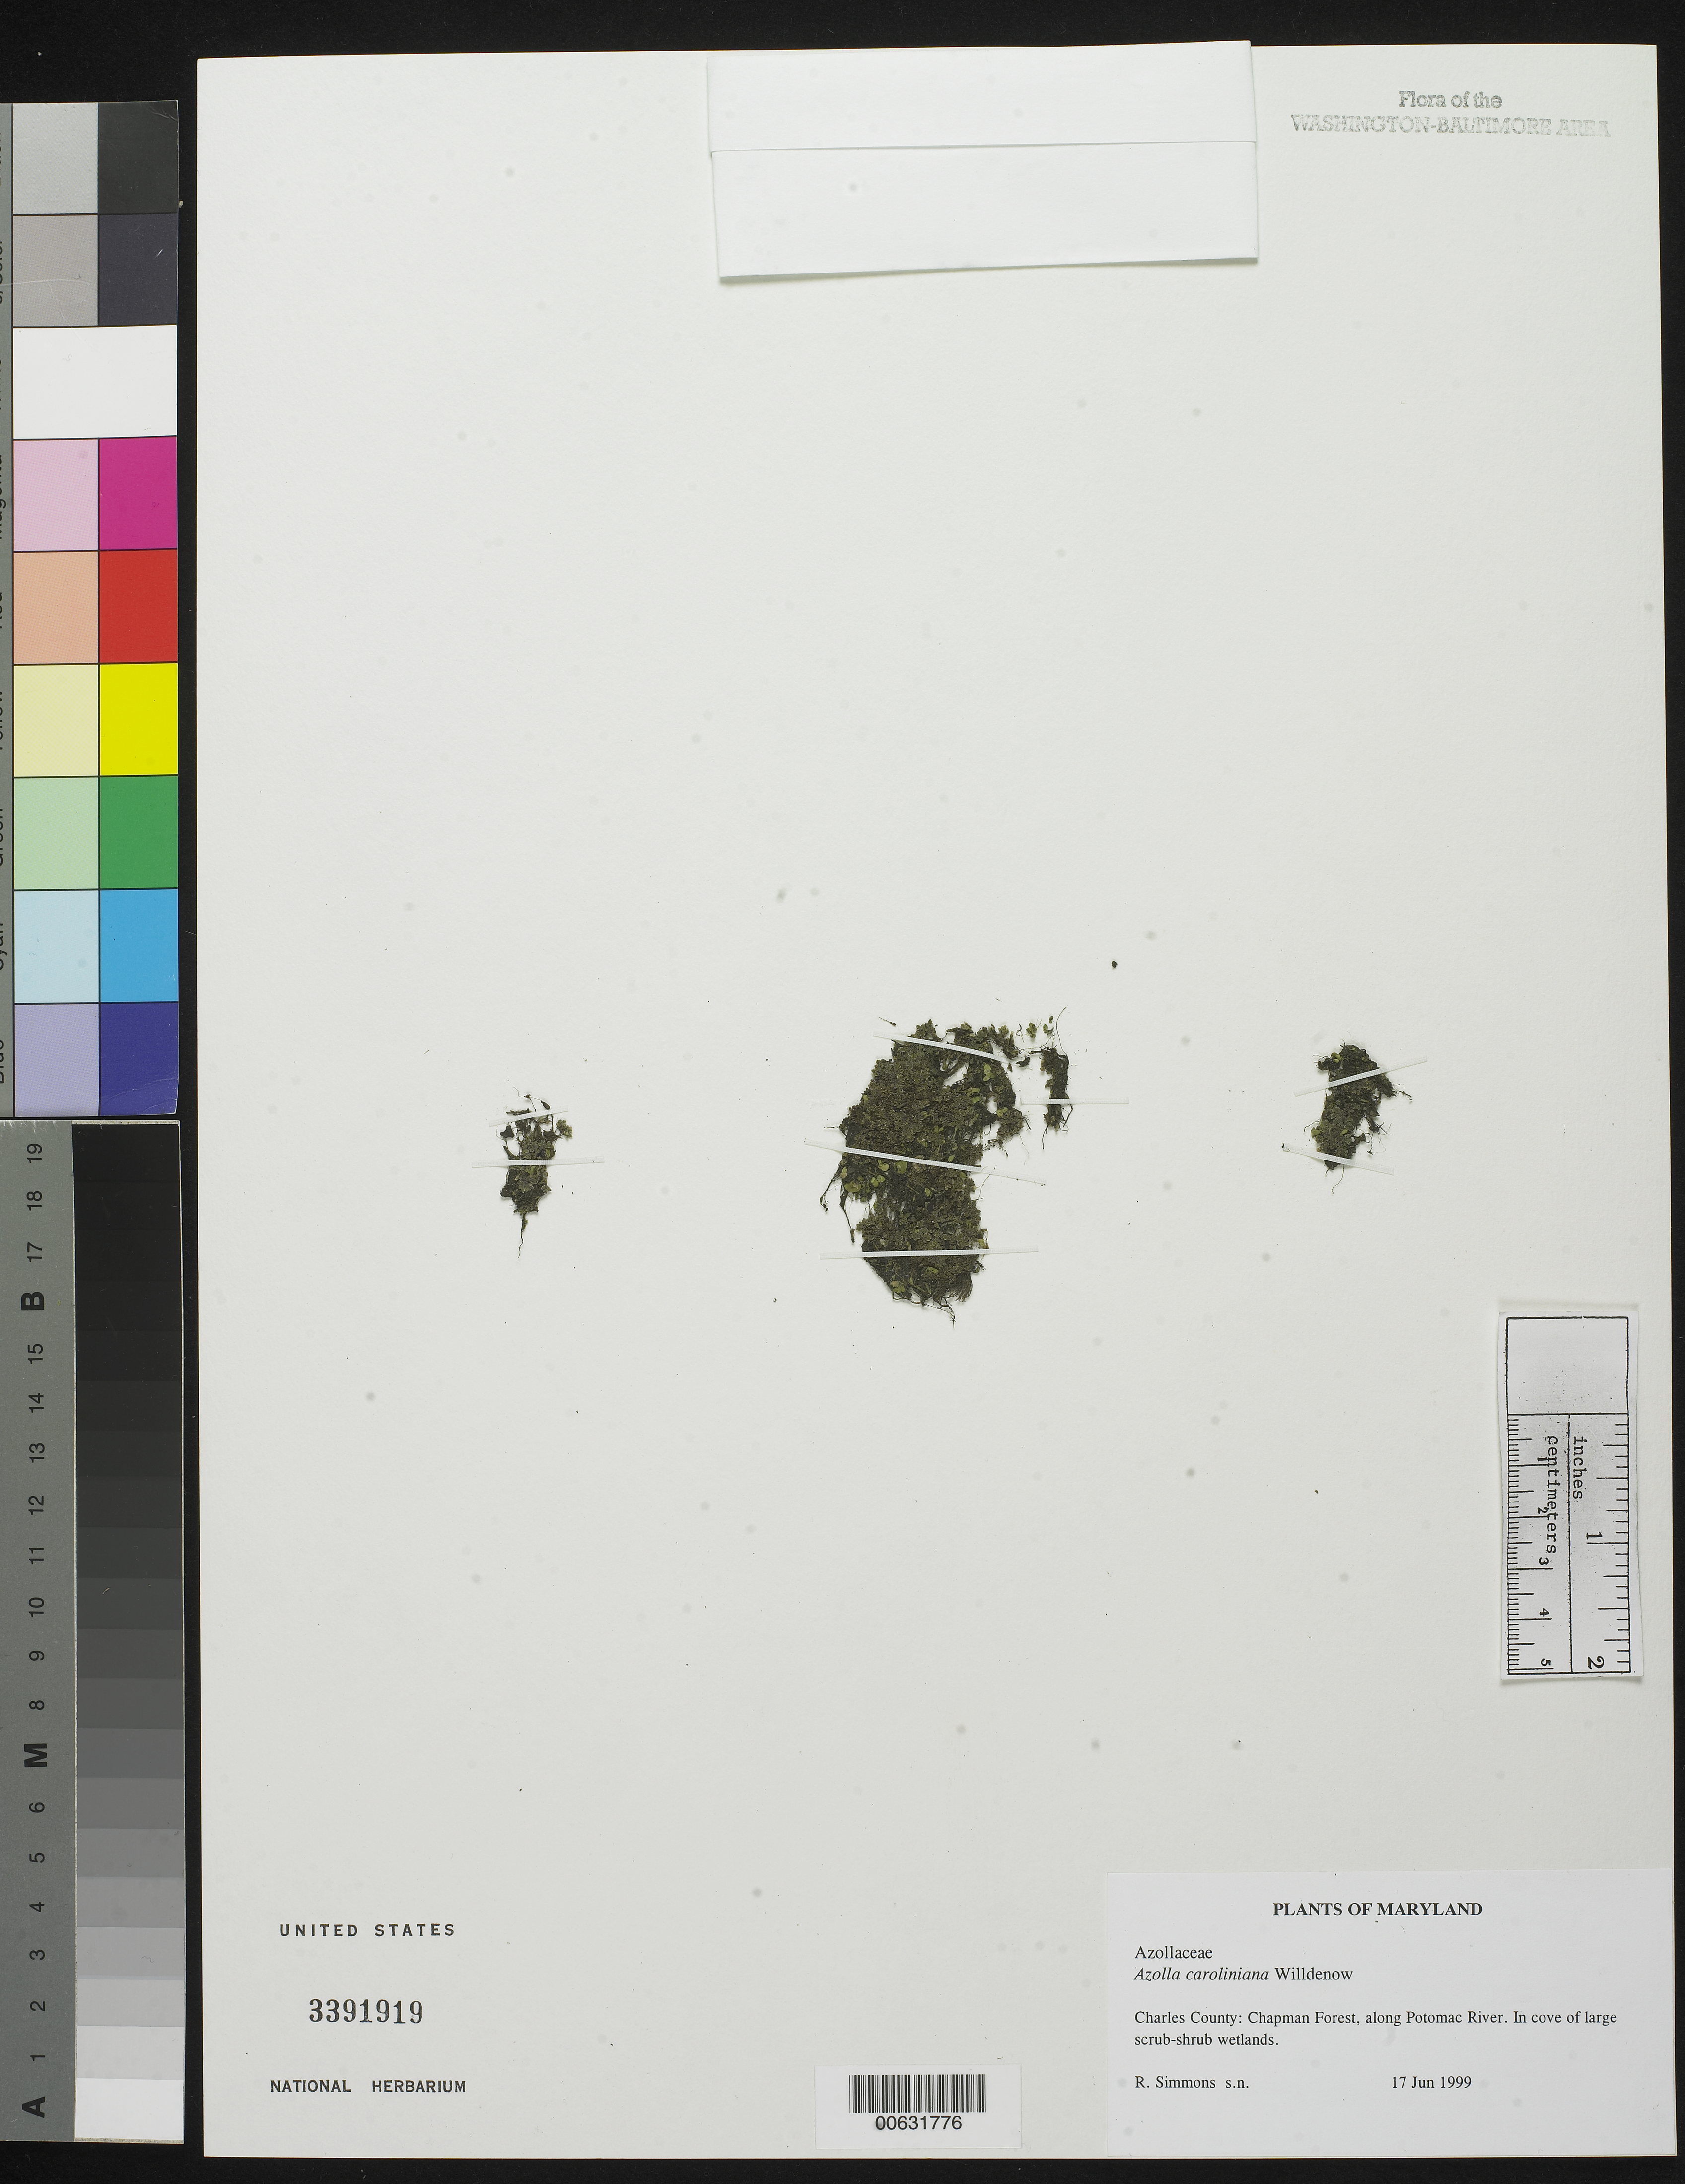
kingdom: Plantae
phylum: Tracheophyta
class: Polypodiopsida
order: Salviniales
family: Salviniaceae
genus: Azolla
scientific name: Azolla caroliniana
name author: Willd.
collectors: R. H. Simmons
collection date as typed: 17 Jun 1999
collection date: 1999-06-17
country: United States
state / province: Maryland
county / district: Charles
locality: Chapman Forest, along Potomac River.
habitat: In cove of large scrub-shrub wetlands.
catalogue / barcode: US 3391919